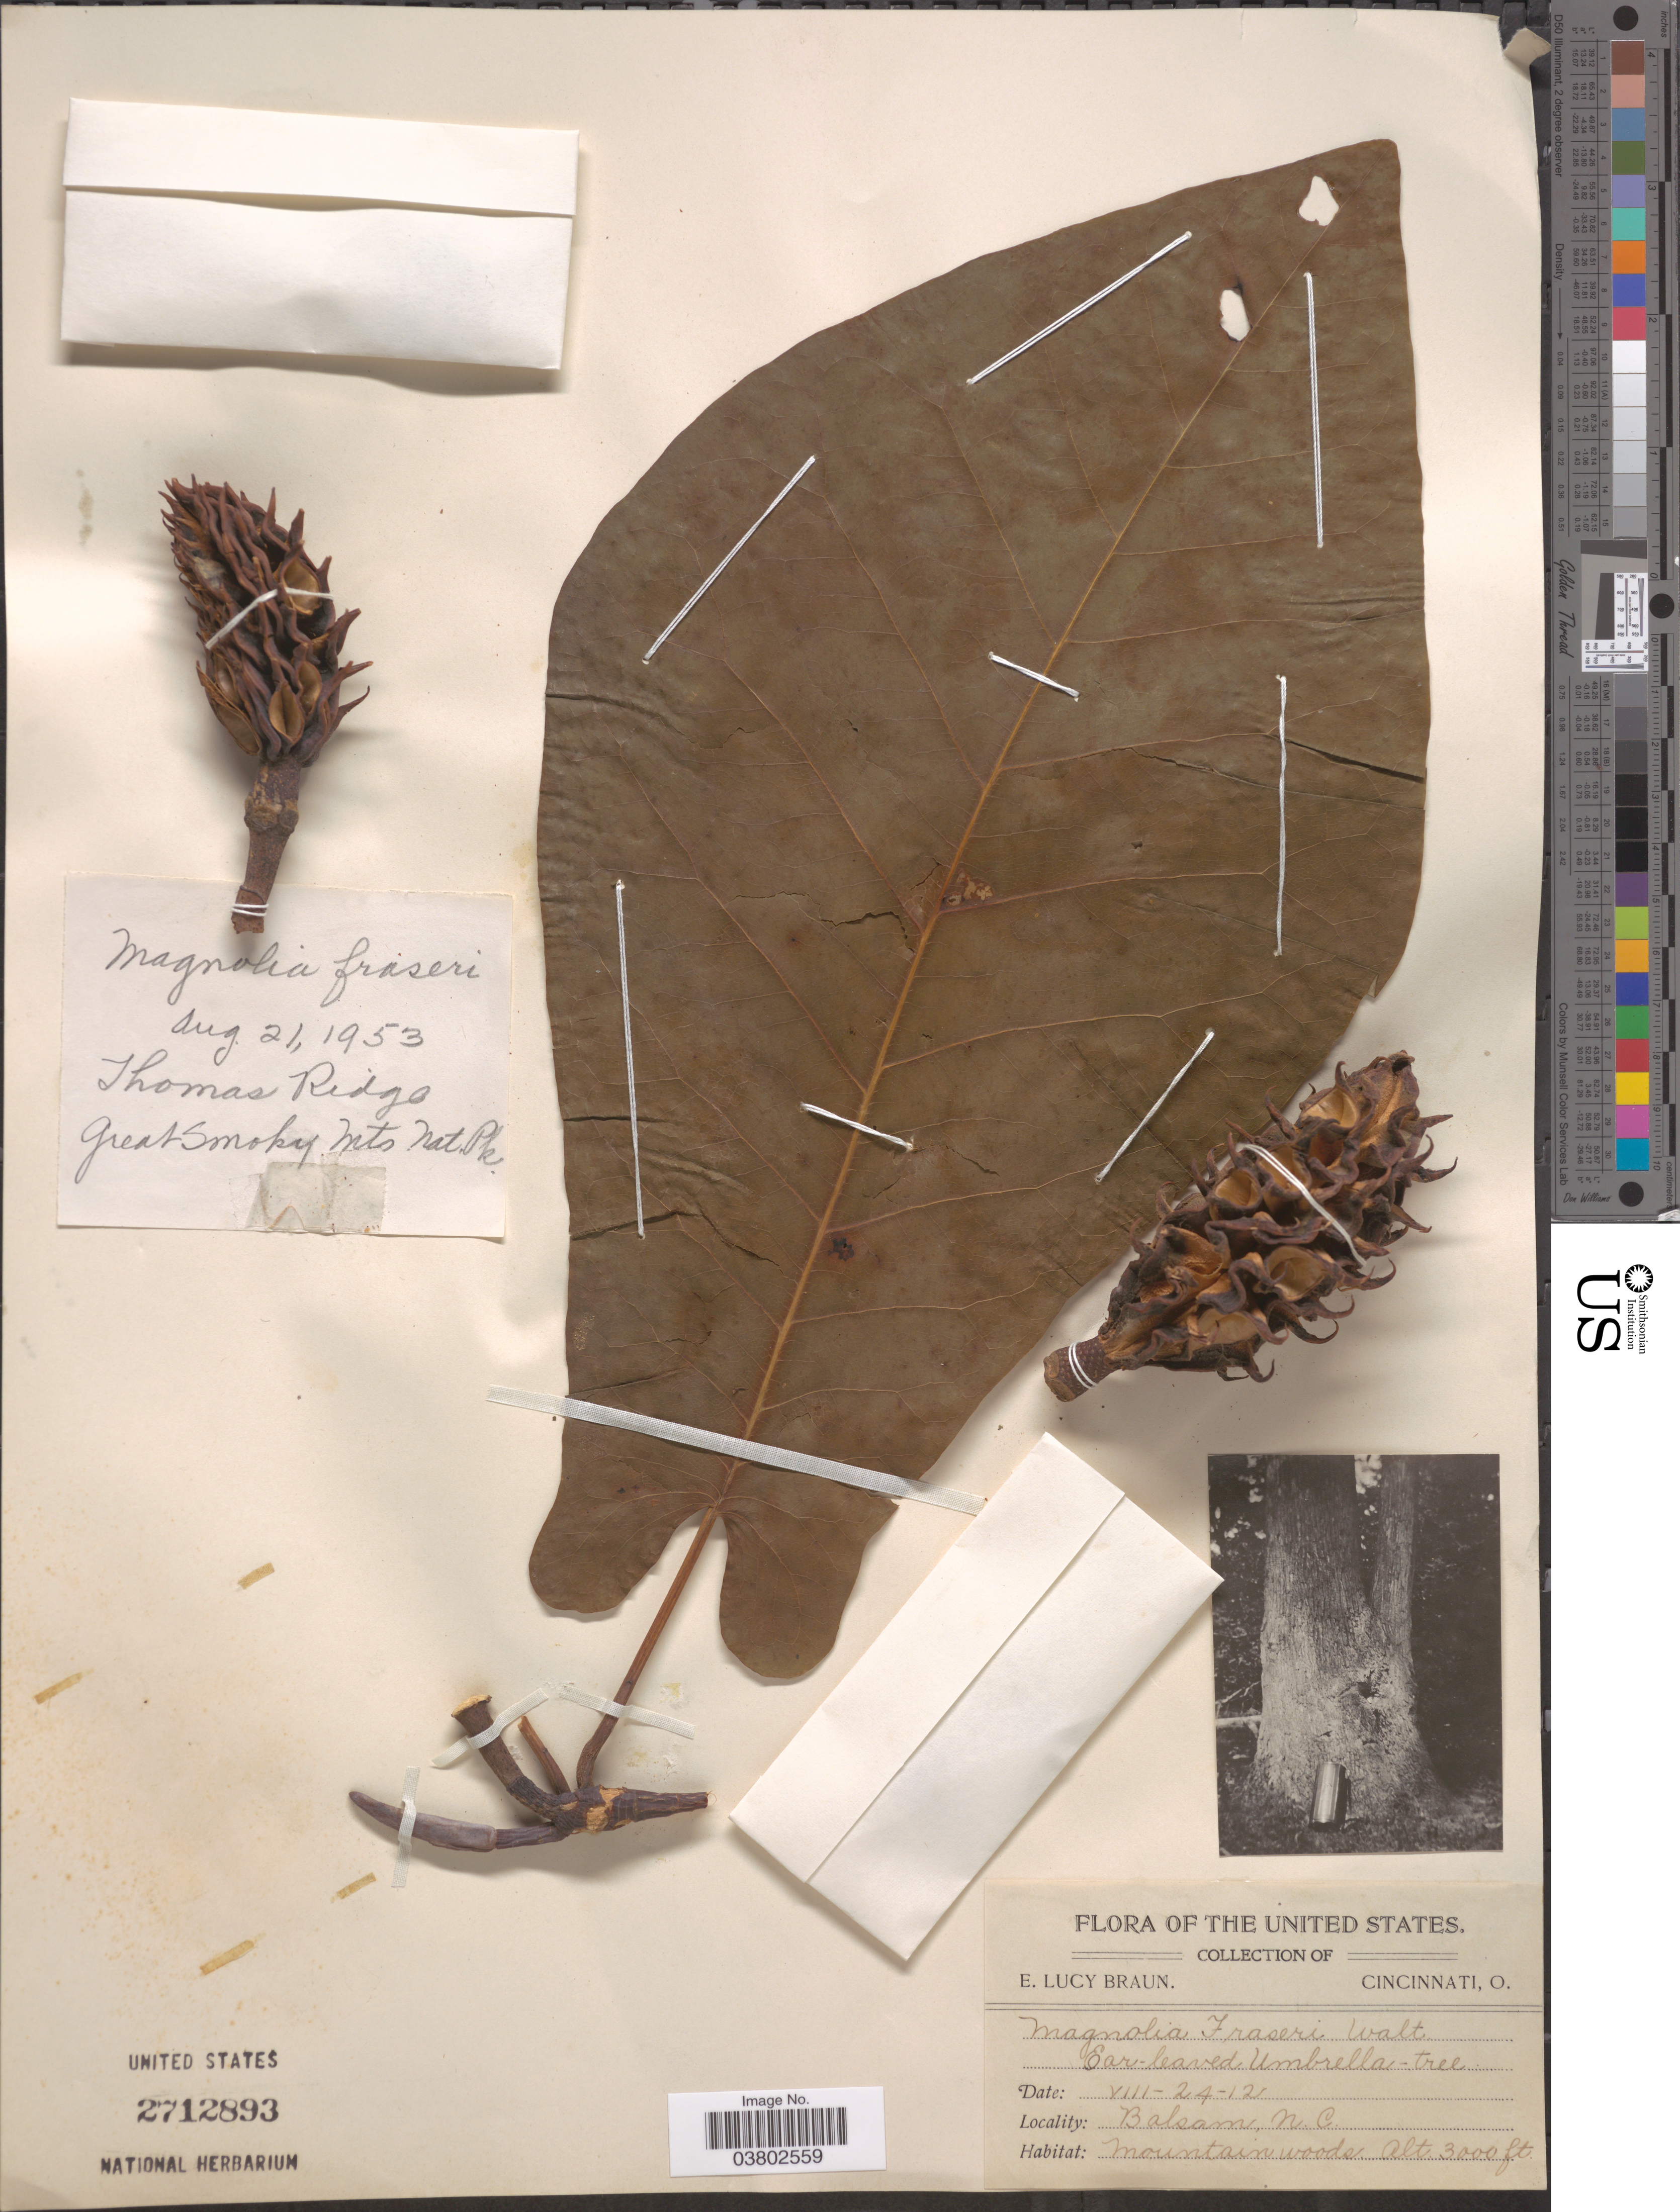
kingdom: Plantae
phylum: Tracheophyta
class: Magnoliopsida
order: Magnoliales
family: Magnoliaceae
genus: Magnolia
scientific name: Magnolia fraseri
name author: Walter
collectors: E. L. Braun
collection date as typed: Transcribed d/m/y: 24/8/12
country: United States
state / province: North Carolina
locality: Balsam.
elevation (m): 914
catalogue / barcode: US 2712893